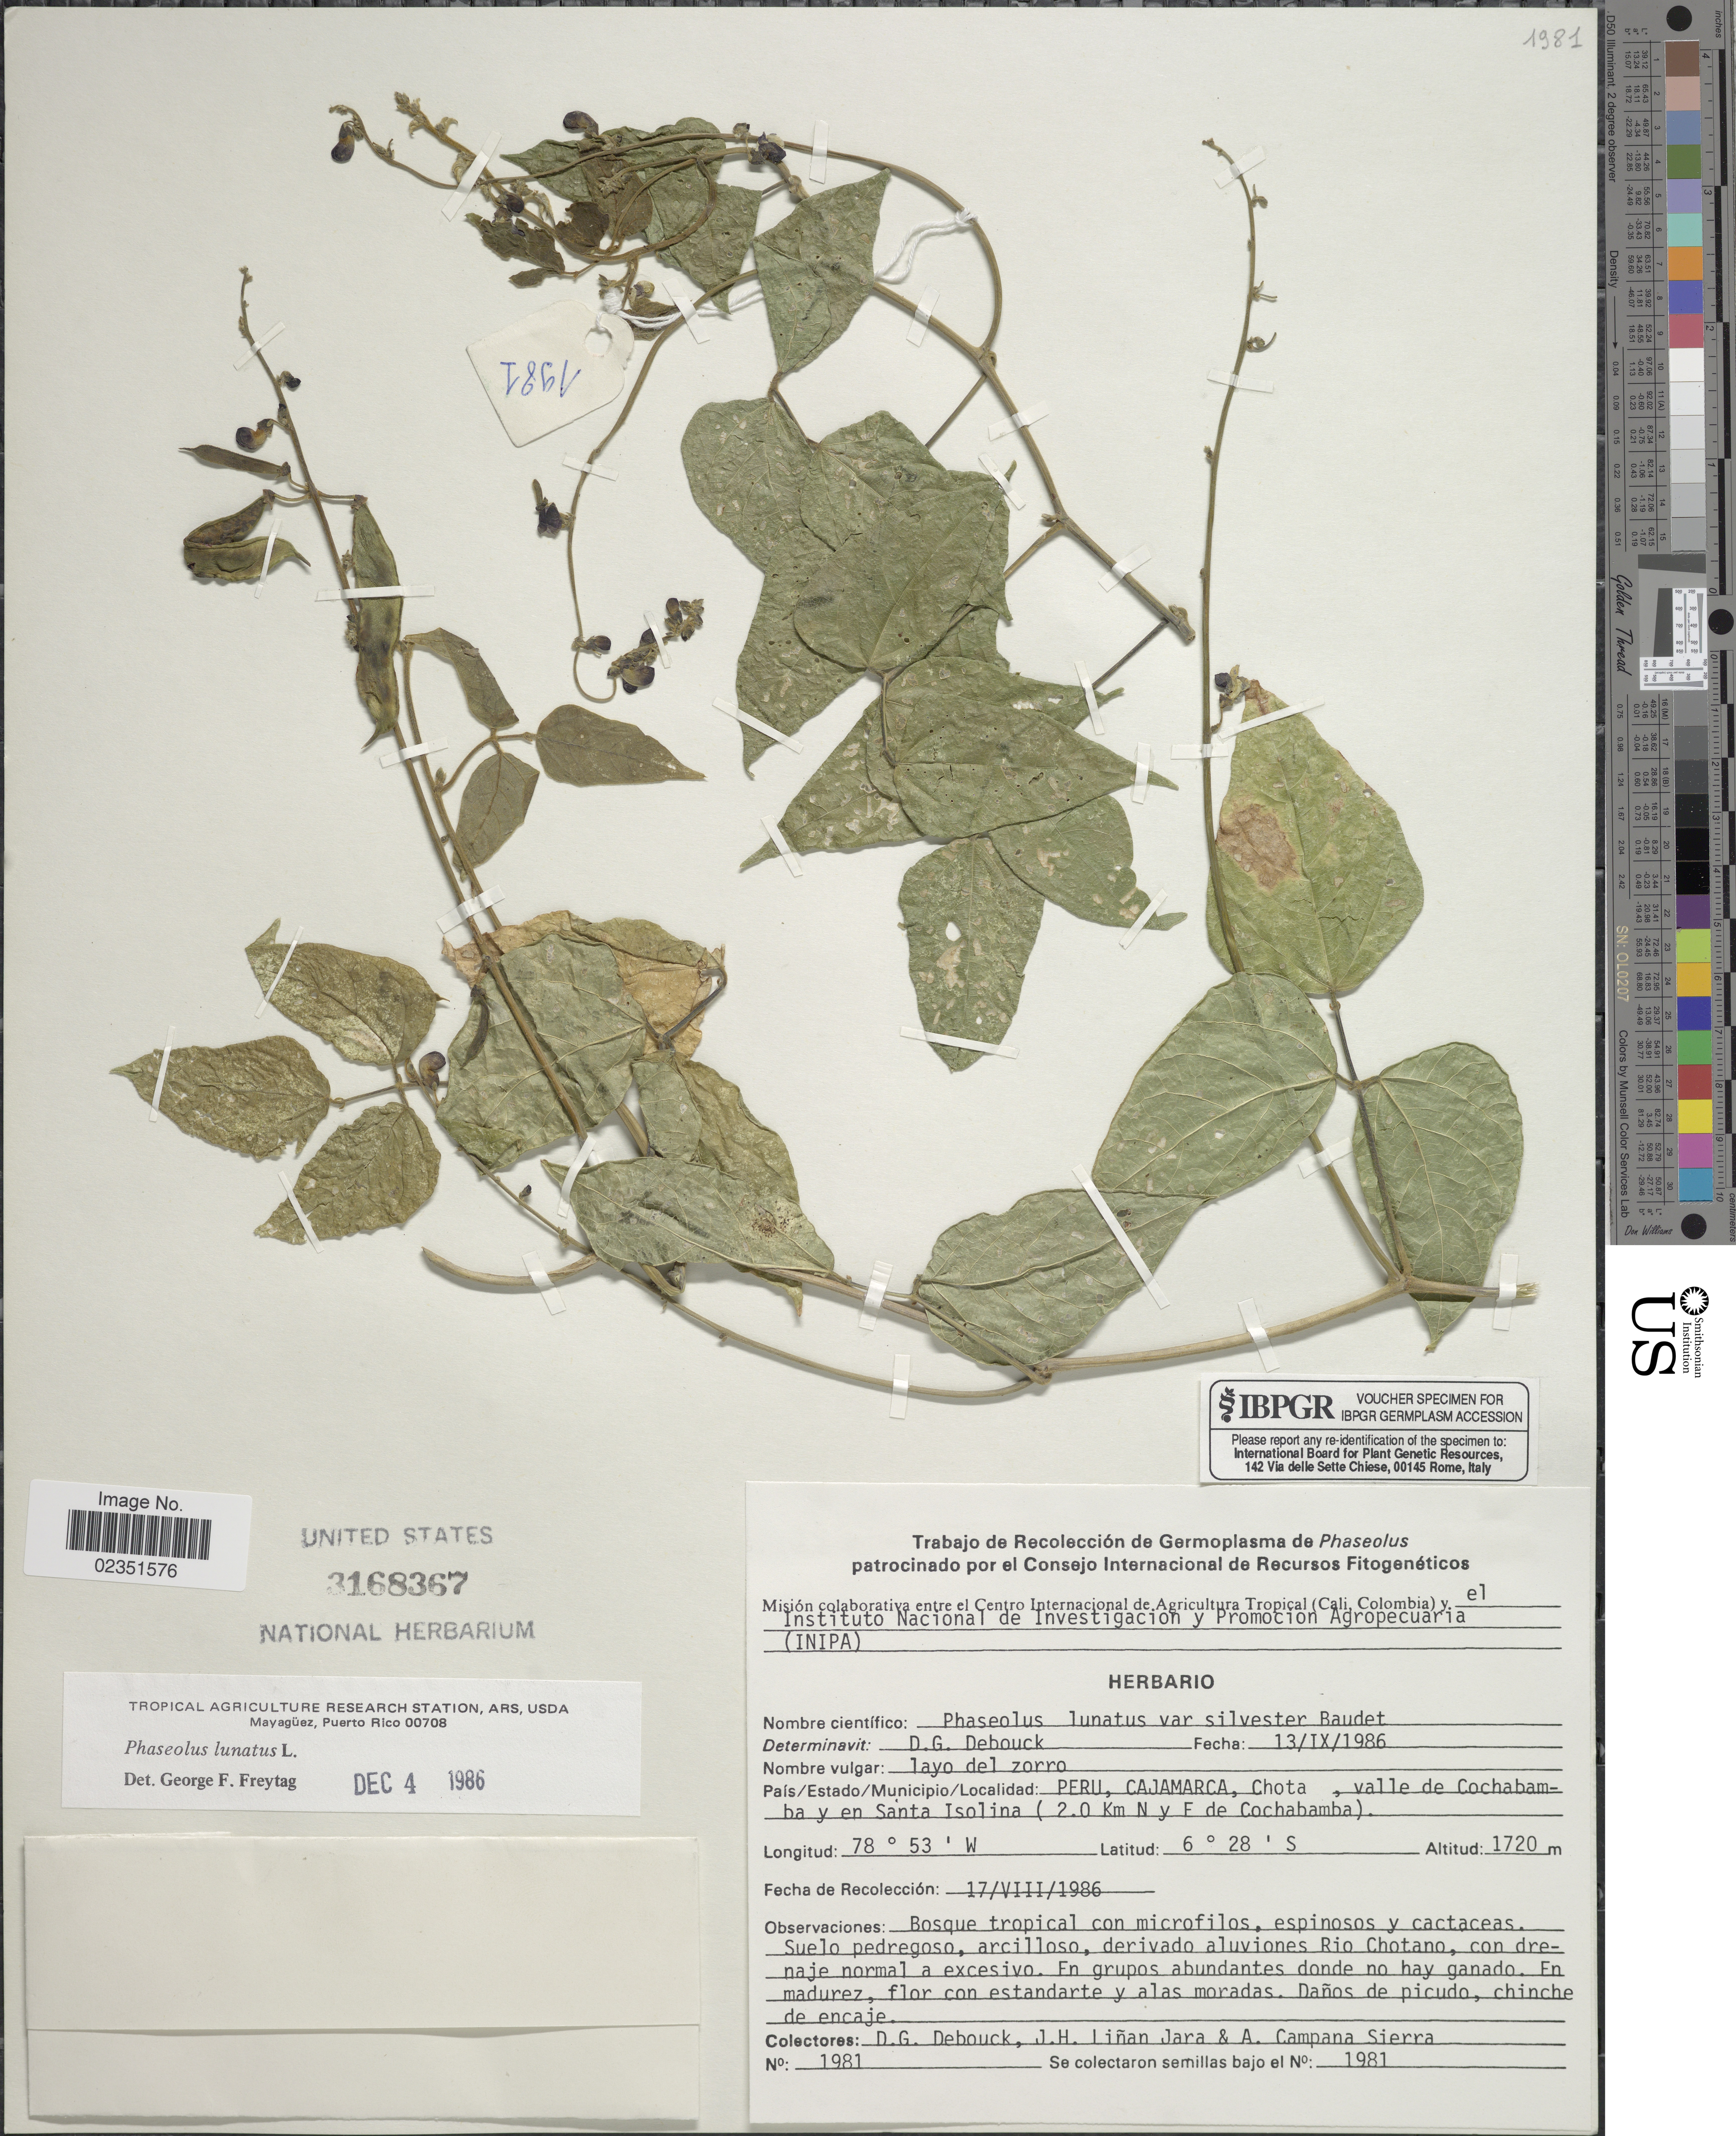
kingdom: Plantae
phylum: Tracheophyta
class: Magnoliopsida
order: Fabales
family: Fabaceae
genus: Phaseolus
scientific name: Phaseolus lunatus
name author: L.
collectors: D. Debouck, J. Liñan Jara & A. Campana Sierra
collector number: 1981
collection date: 1986-09-13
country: Peru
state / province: Cajamarca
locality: Chota, valle de Cochabamba y en Santa Isolina (2.0 Km N y F de Cochabamba)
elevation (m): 1720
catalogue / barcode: US 3168367